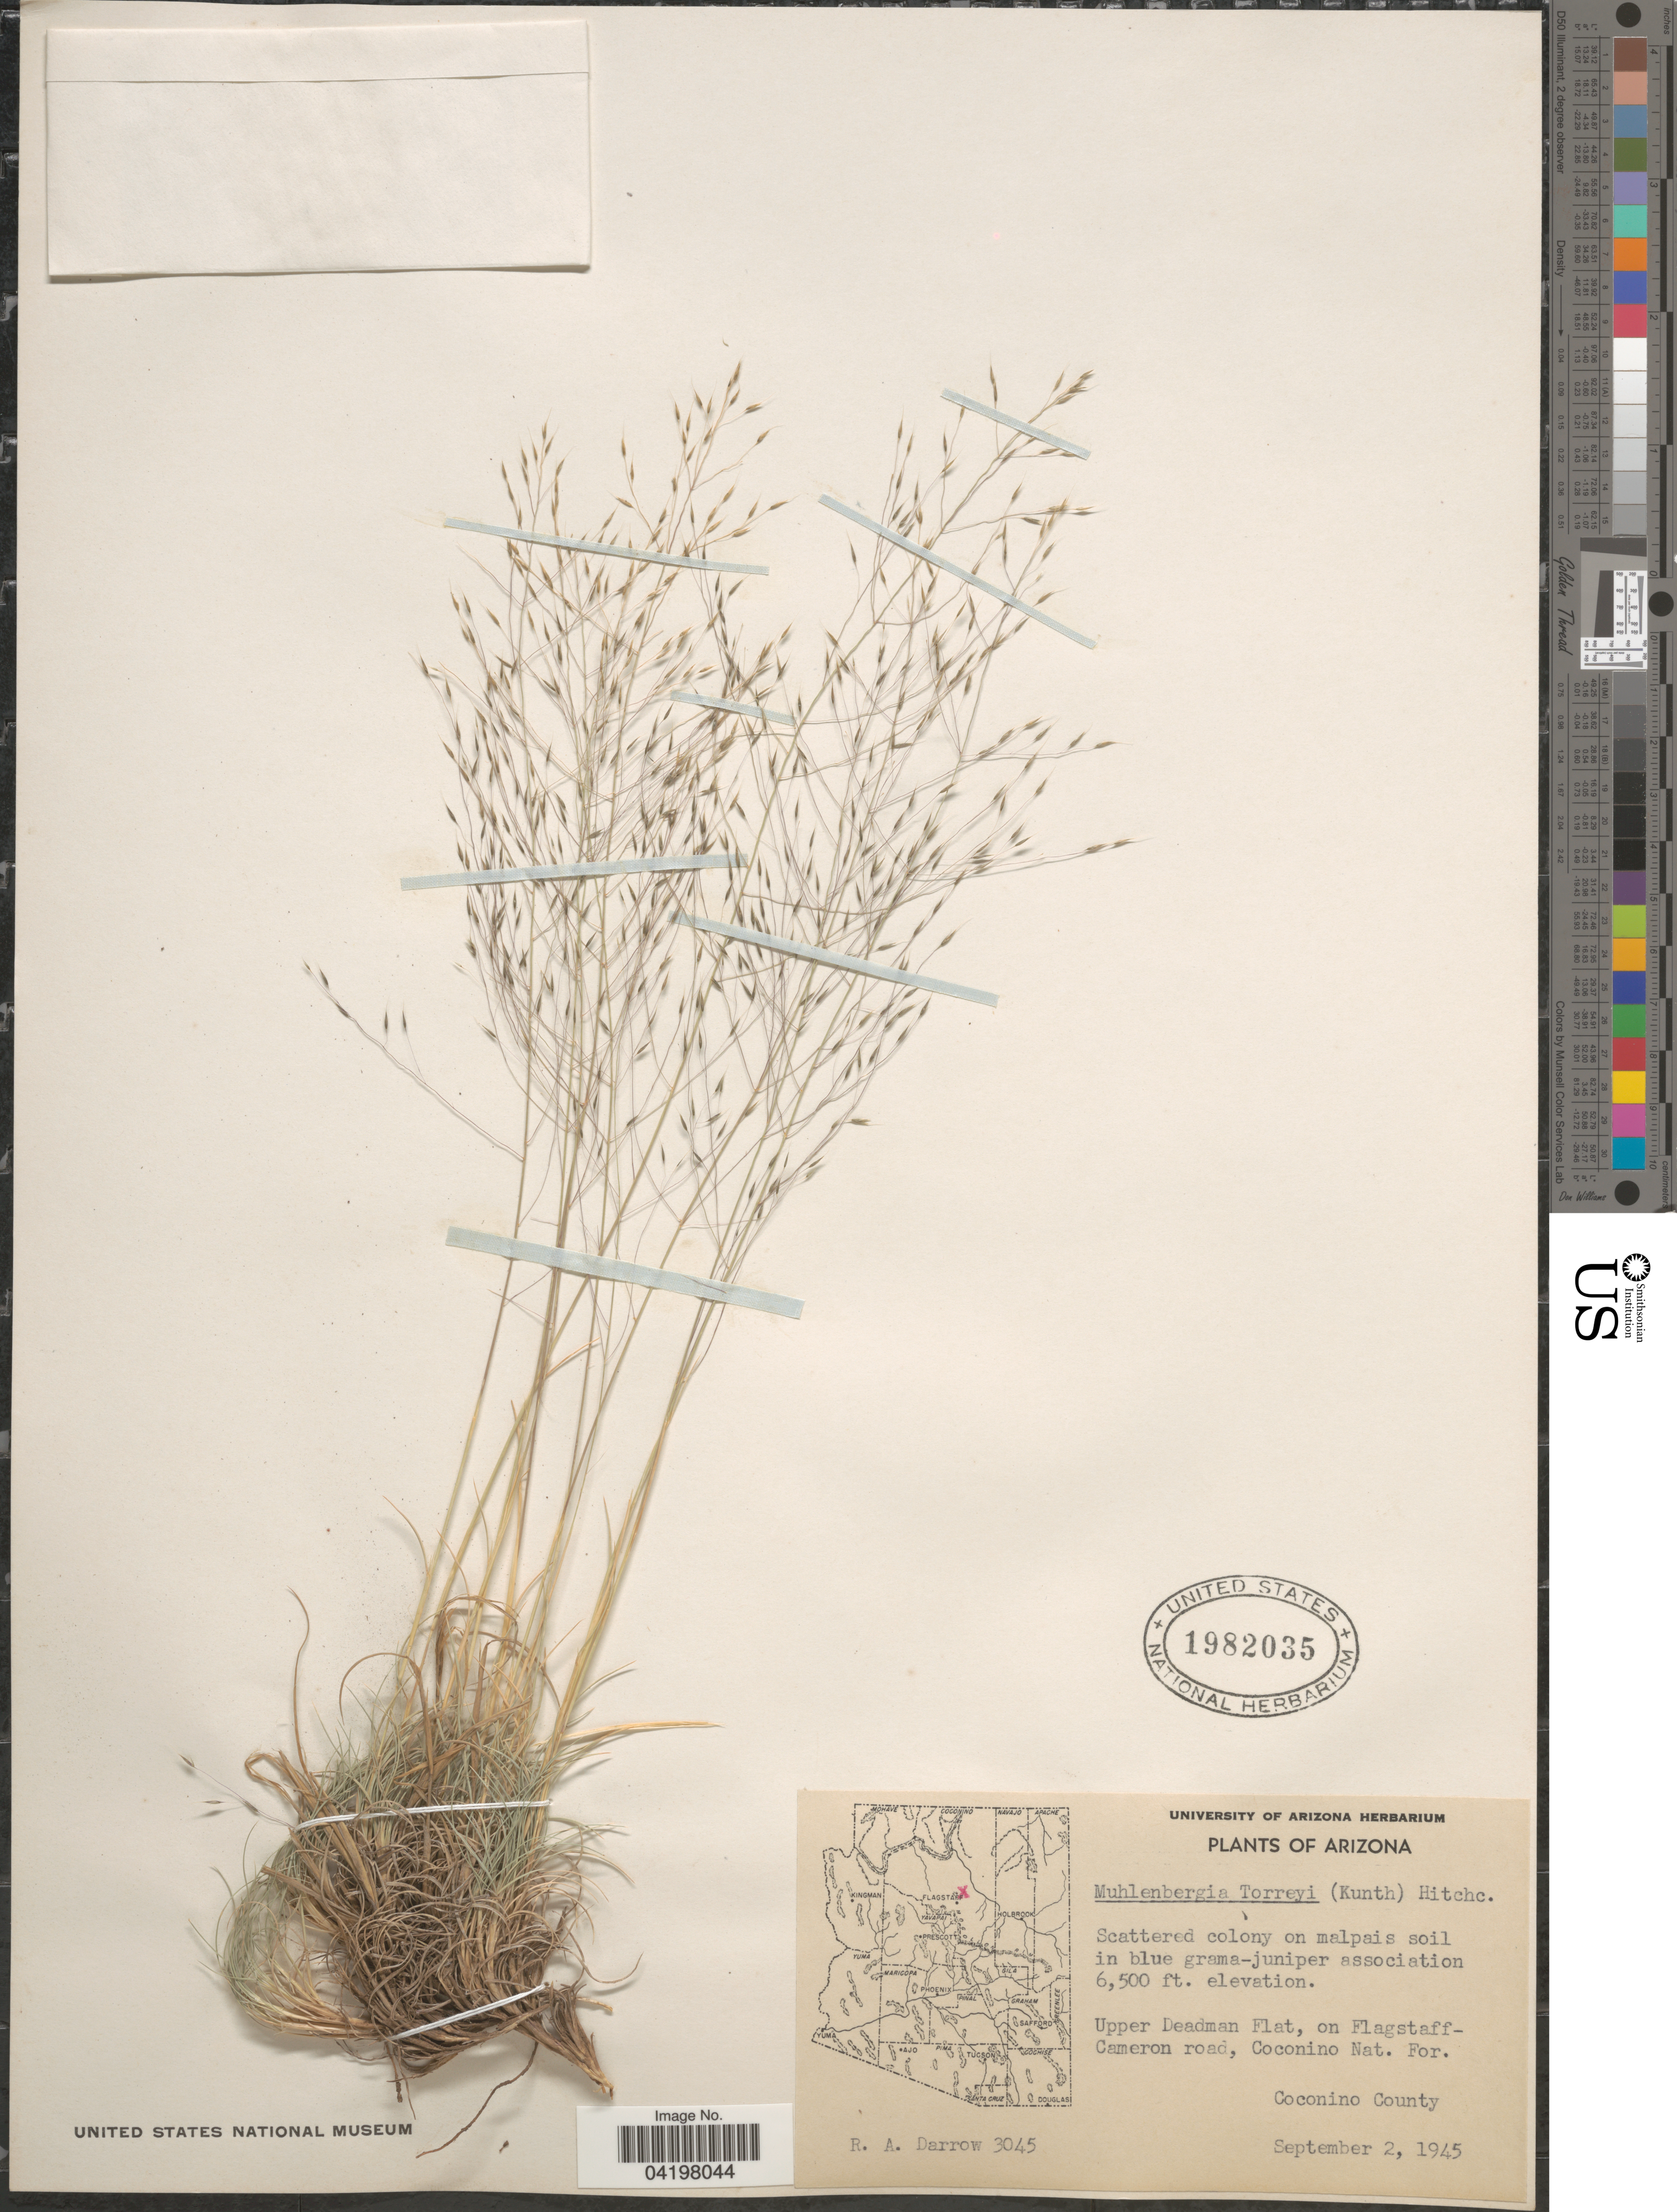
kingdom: Plantae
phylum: Tracheophyta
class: Liliopsida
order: Poales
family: Poaceae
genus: Muhlenbergia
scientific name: Muhlenbergia torreyi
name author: (Kunth) Hitchc. ex Bush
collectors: R. A. Darrow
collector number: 3045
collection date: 1945-09-02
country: United States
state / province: Arizona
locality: Upper Deadman Flat, on Flagstaff-Cameron road, Coconino Nat. For. Coconino County.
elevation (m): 1981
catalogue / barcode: US 1982035